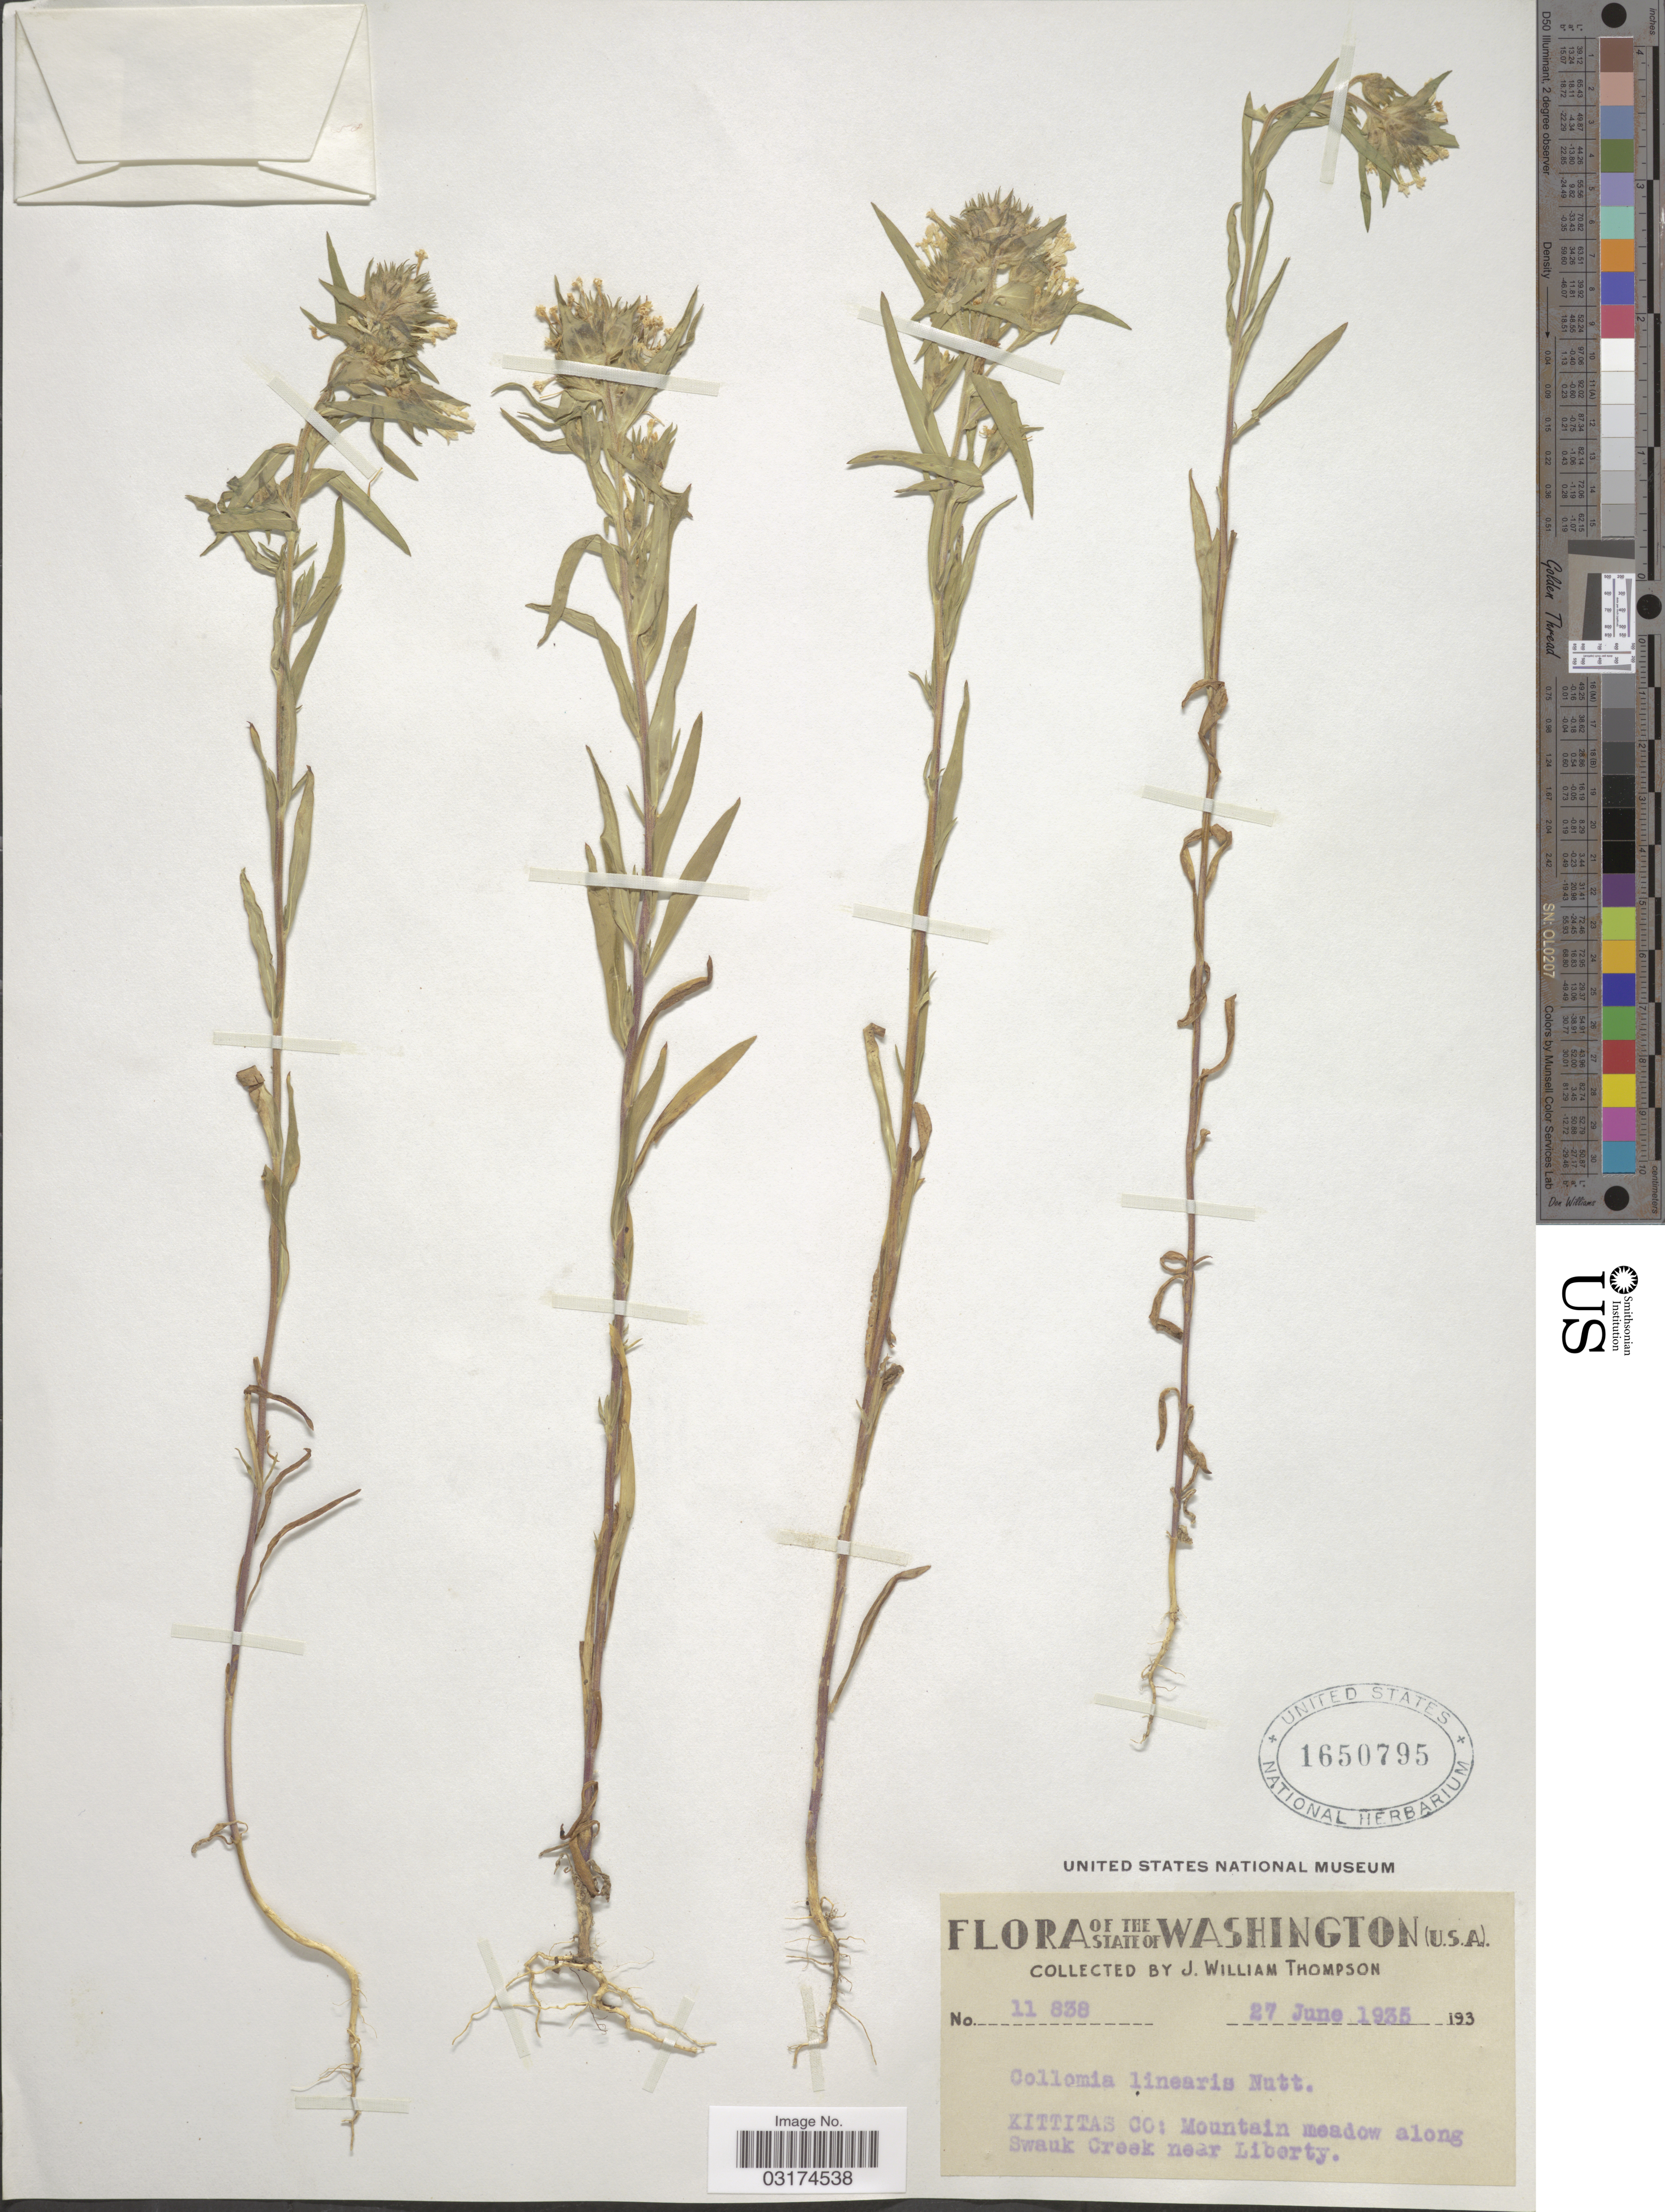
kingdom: Plantae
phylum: Tracheophyta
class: Magnoliopsida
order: Ericales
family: Polemoniaceae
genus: Collomia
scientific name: Collomia linearis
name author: Nutt.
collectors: J. W. Thompson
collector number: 11838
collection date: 1935-06-27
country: United States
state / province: Washington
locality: Mountain meadow along Swauk Creek near Liberty.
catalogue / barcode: US 1650795